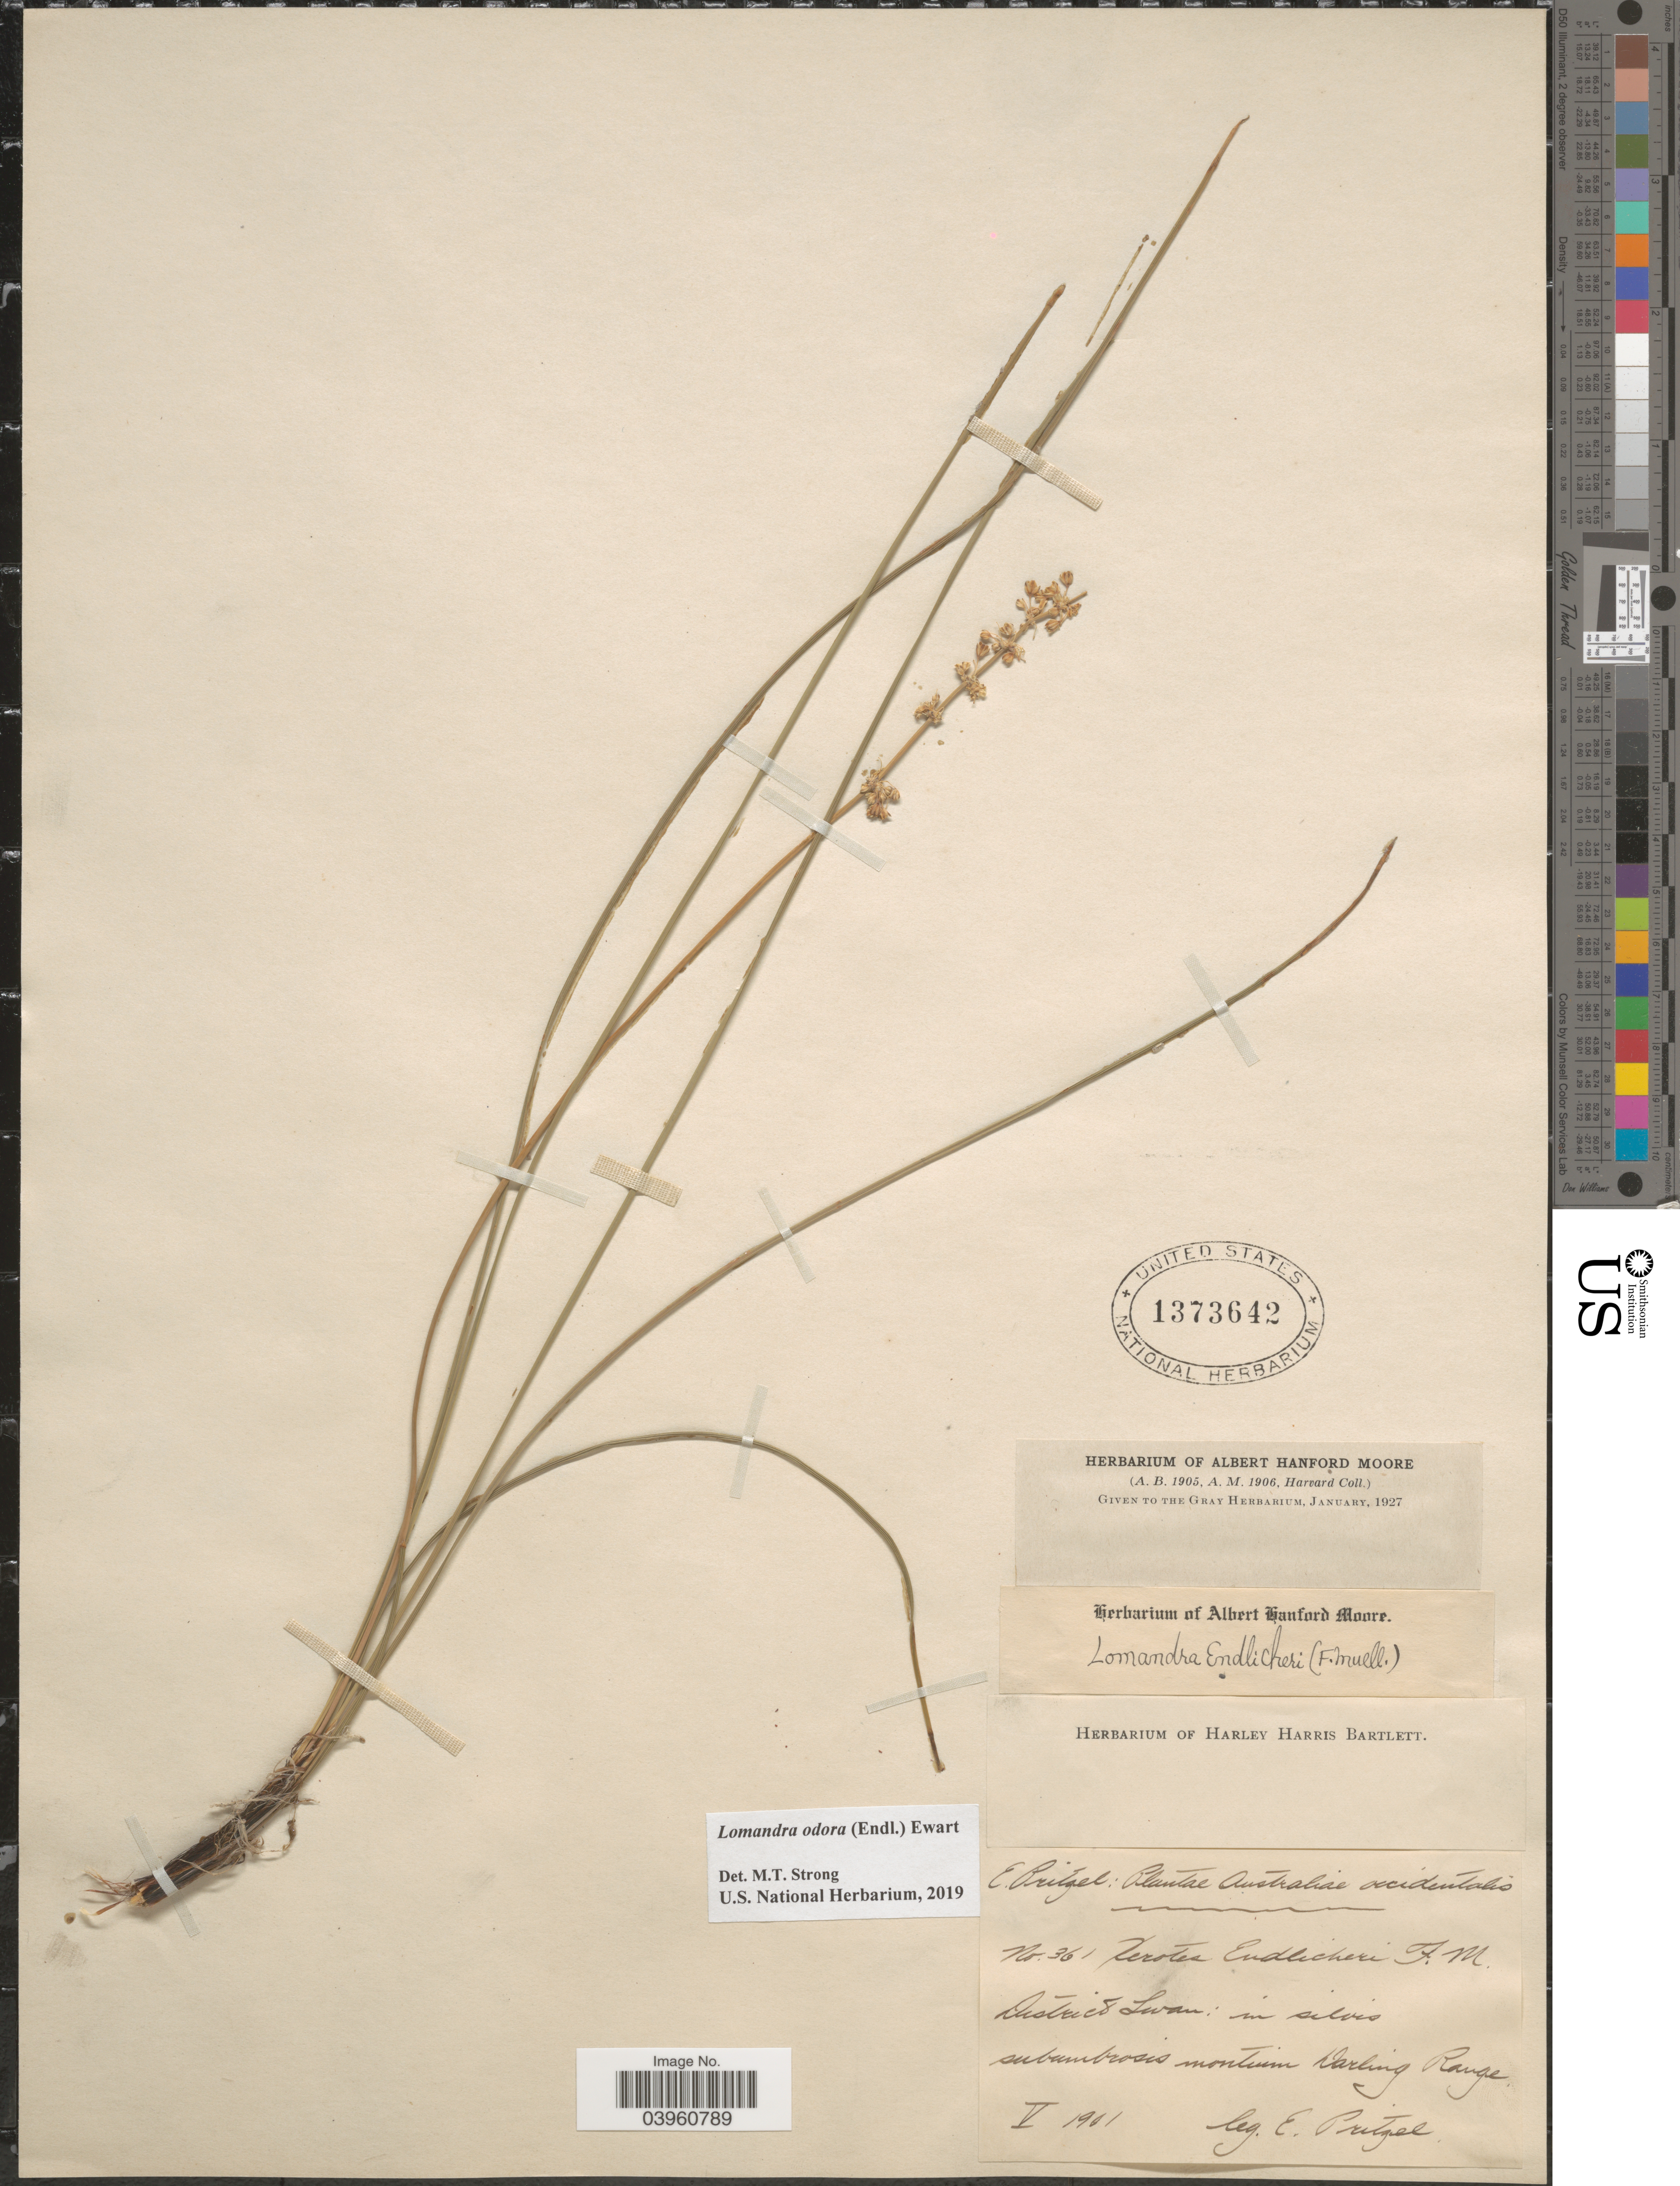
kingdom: Plantae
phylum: Tracheophyta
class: Liliopsida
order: Asparagales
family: Asparagaceae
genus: Lomandra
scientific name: Lomandra odora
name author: (Endl.) Ewart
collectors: E. G. Pritzel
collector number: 361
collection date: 1901-05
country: Australia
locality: District Swan: in silvis subumbrosis montium Darling Range.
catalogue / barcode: US 1373642